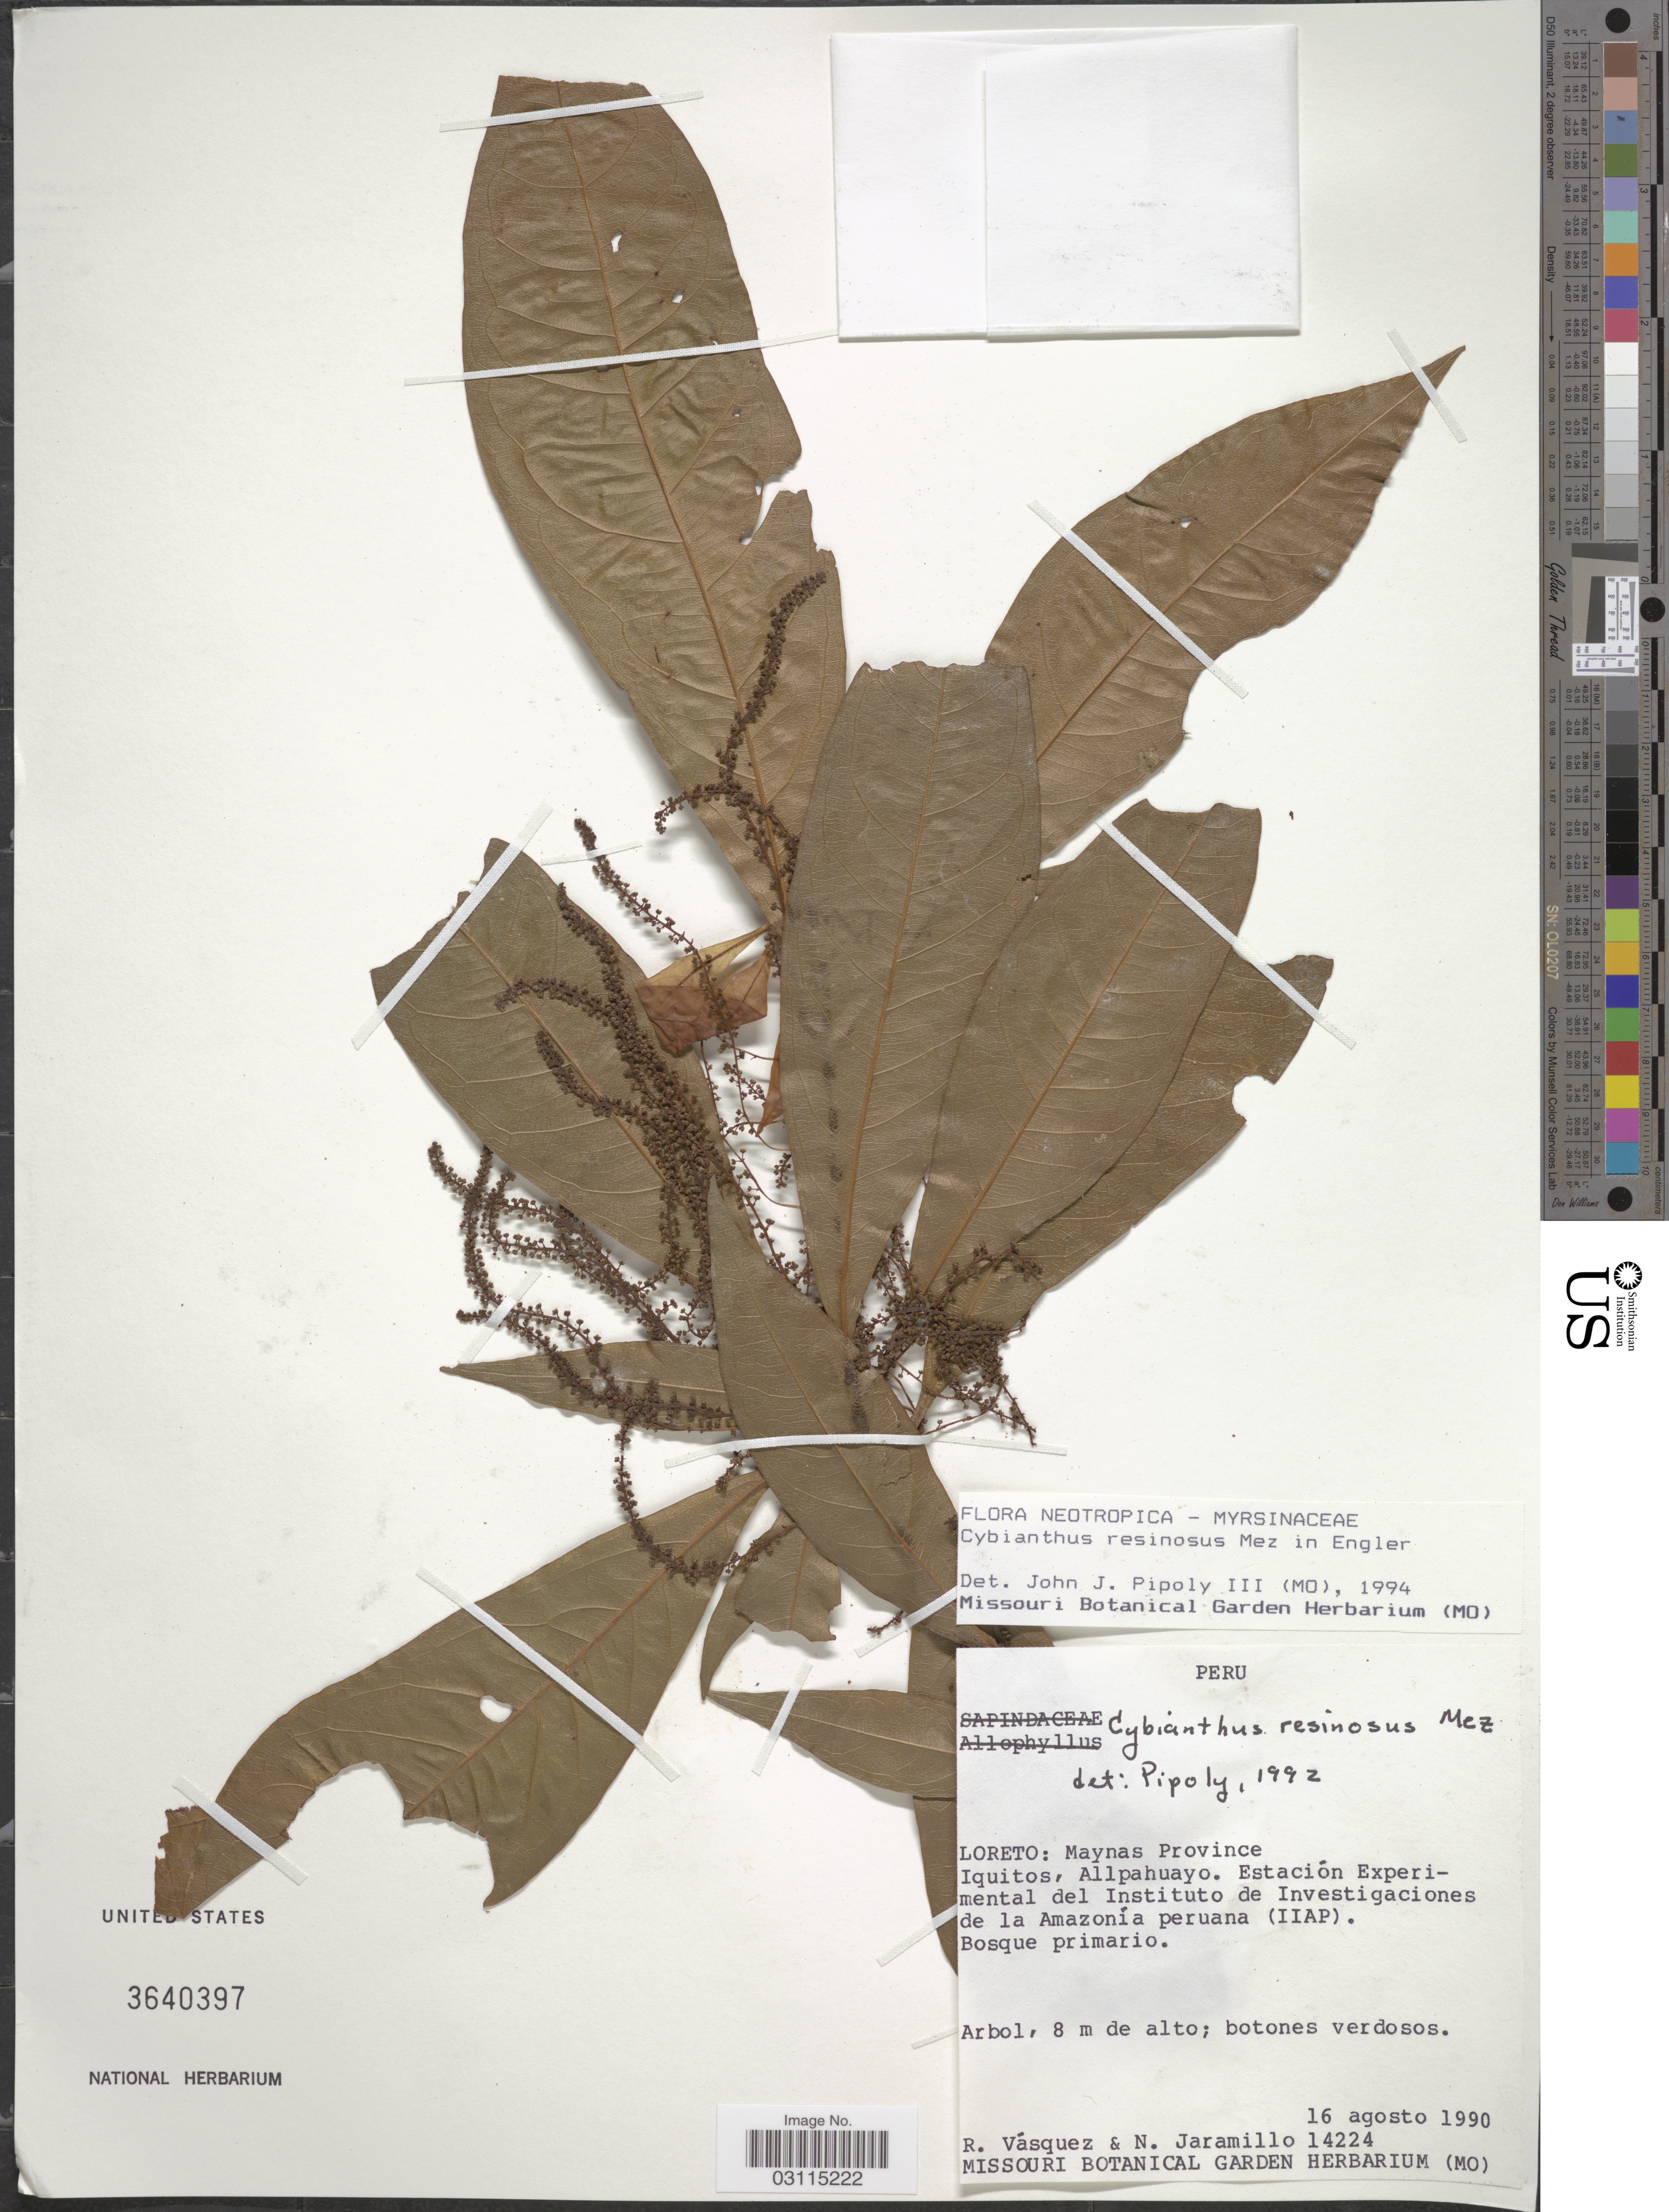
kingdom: Plantae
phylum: Tracheophyta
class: Magnoliopsida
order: Ericales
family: Primulaceae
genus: Cybianthus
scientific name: Cybianthus resinosus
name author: Mez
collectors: R. Vásquez & N. Jaramillo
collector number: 14224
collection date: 1990-08-16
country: Peru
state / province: Loreto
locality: Maynas Province, Iquitos, Allpahuayo. Estación Experimental del Instituto de Investigaciones de la Amazonía peruana (IIAP).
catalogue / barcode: US 3640397